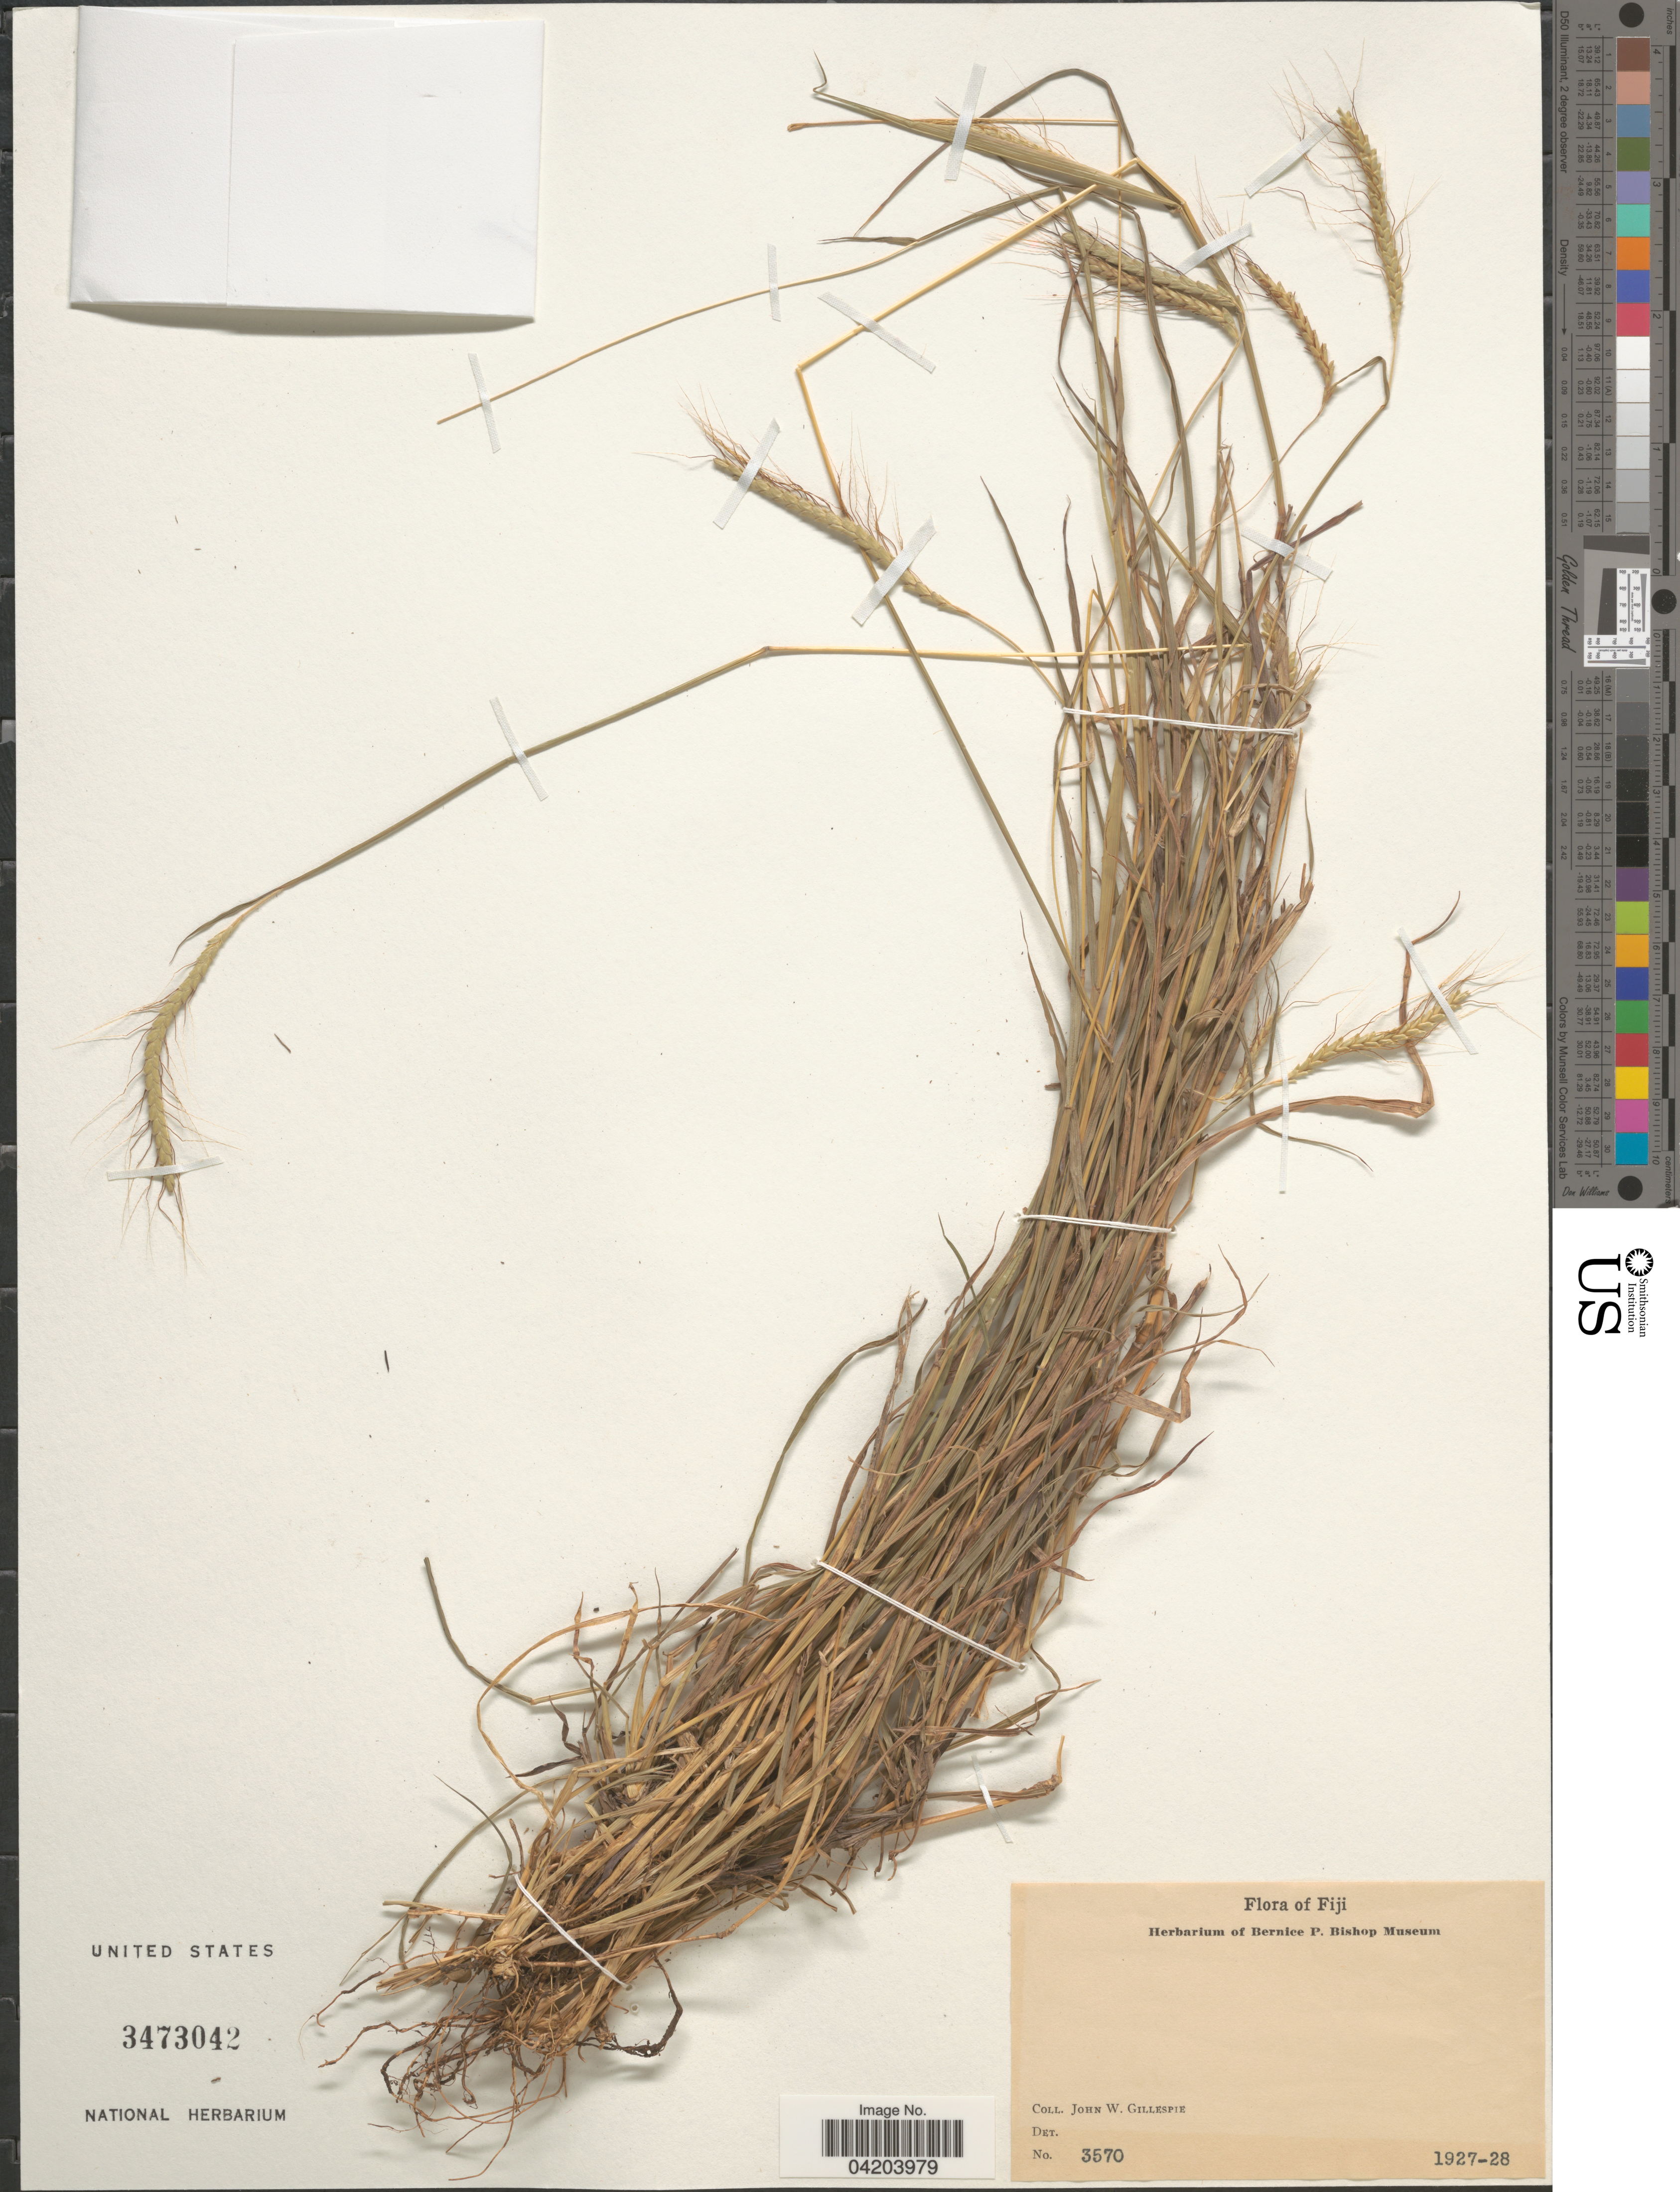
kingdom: Plantae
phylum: Tracheophyta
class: Liliopsida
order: Poales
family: Poaceae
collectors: J. W. Gillespie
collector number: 3570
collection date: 1927/1928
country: Fiji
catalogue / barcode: US 3473042